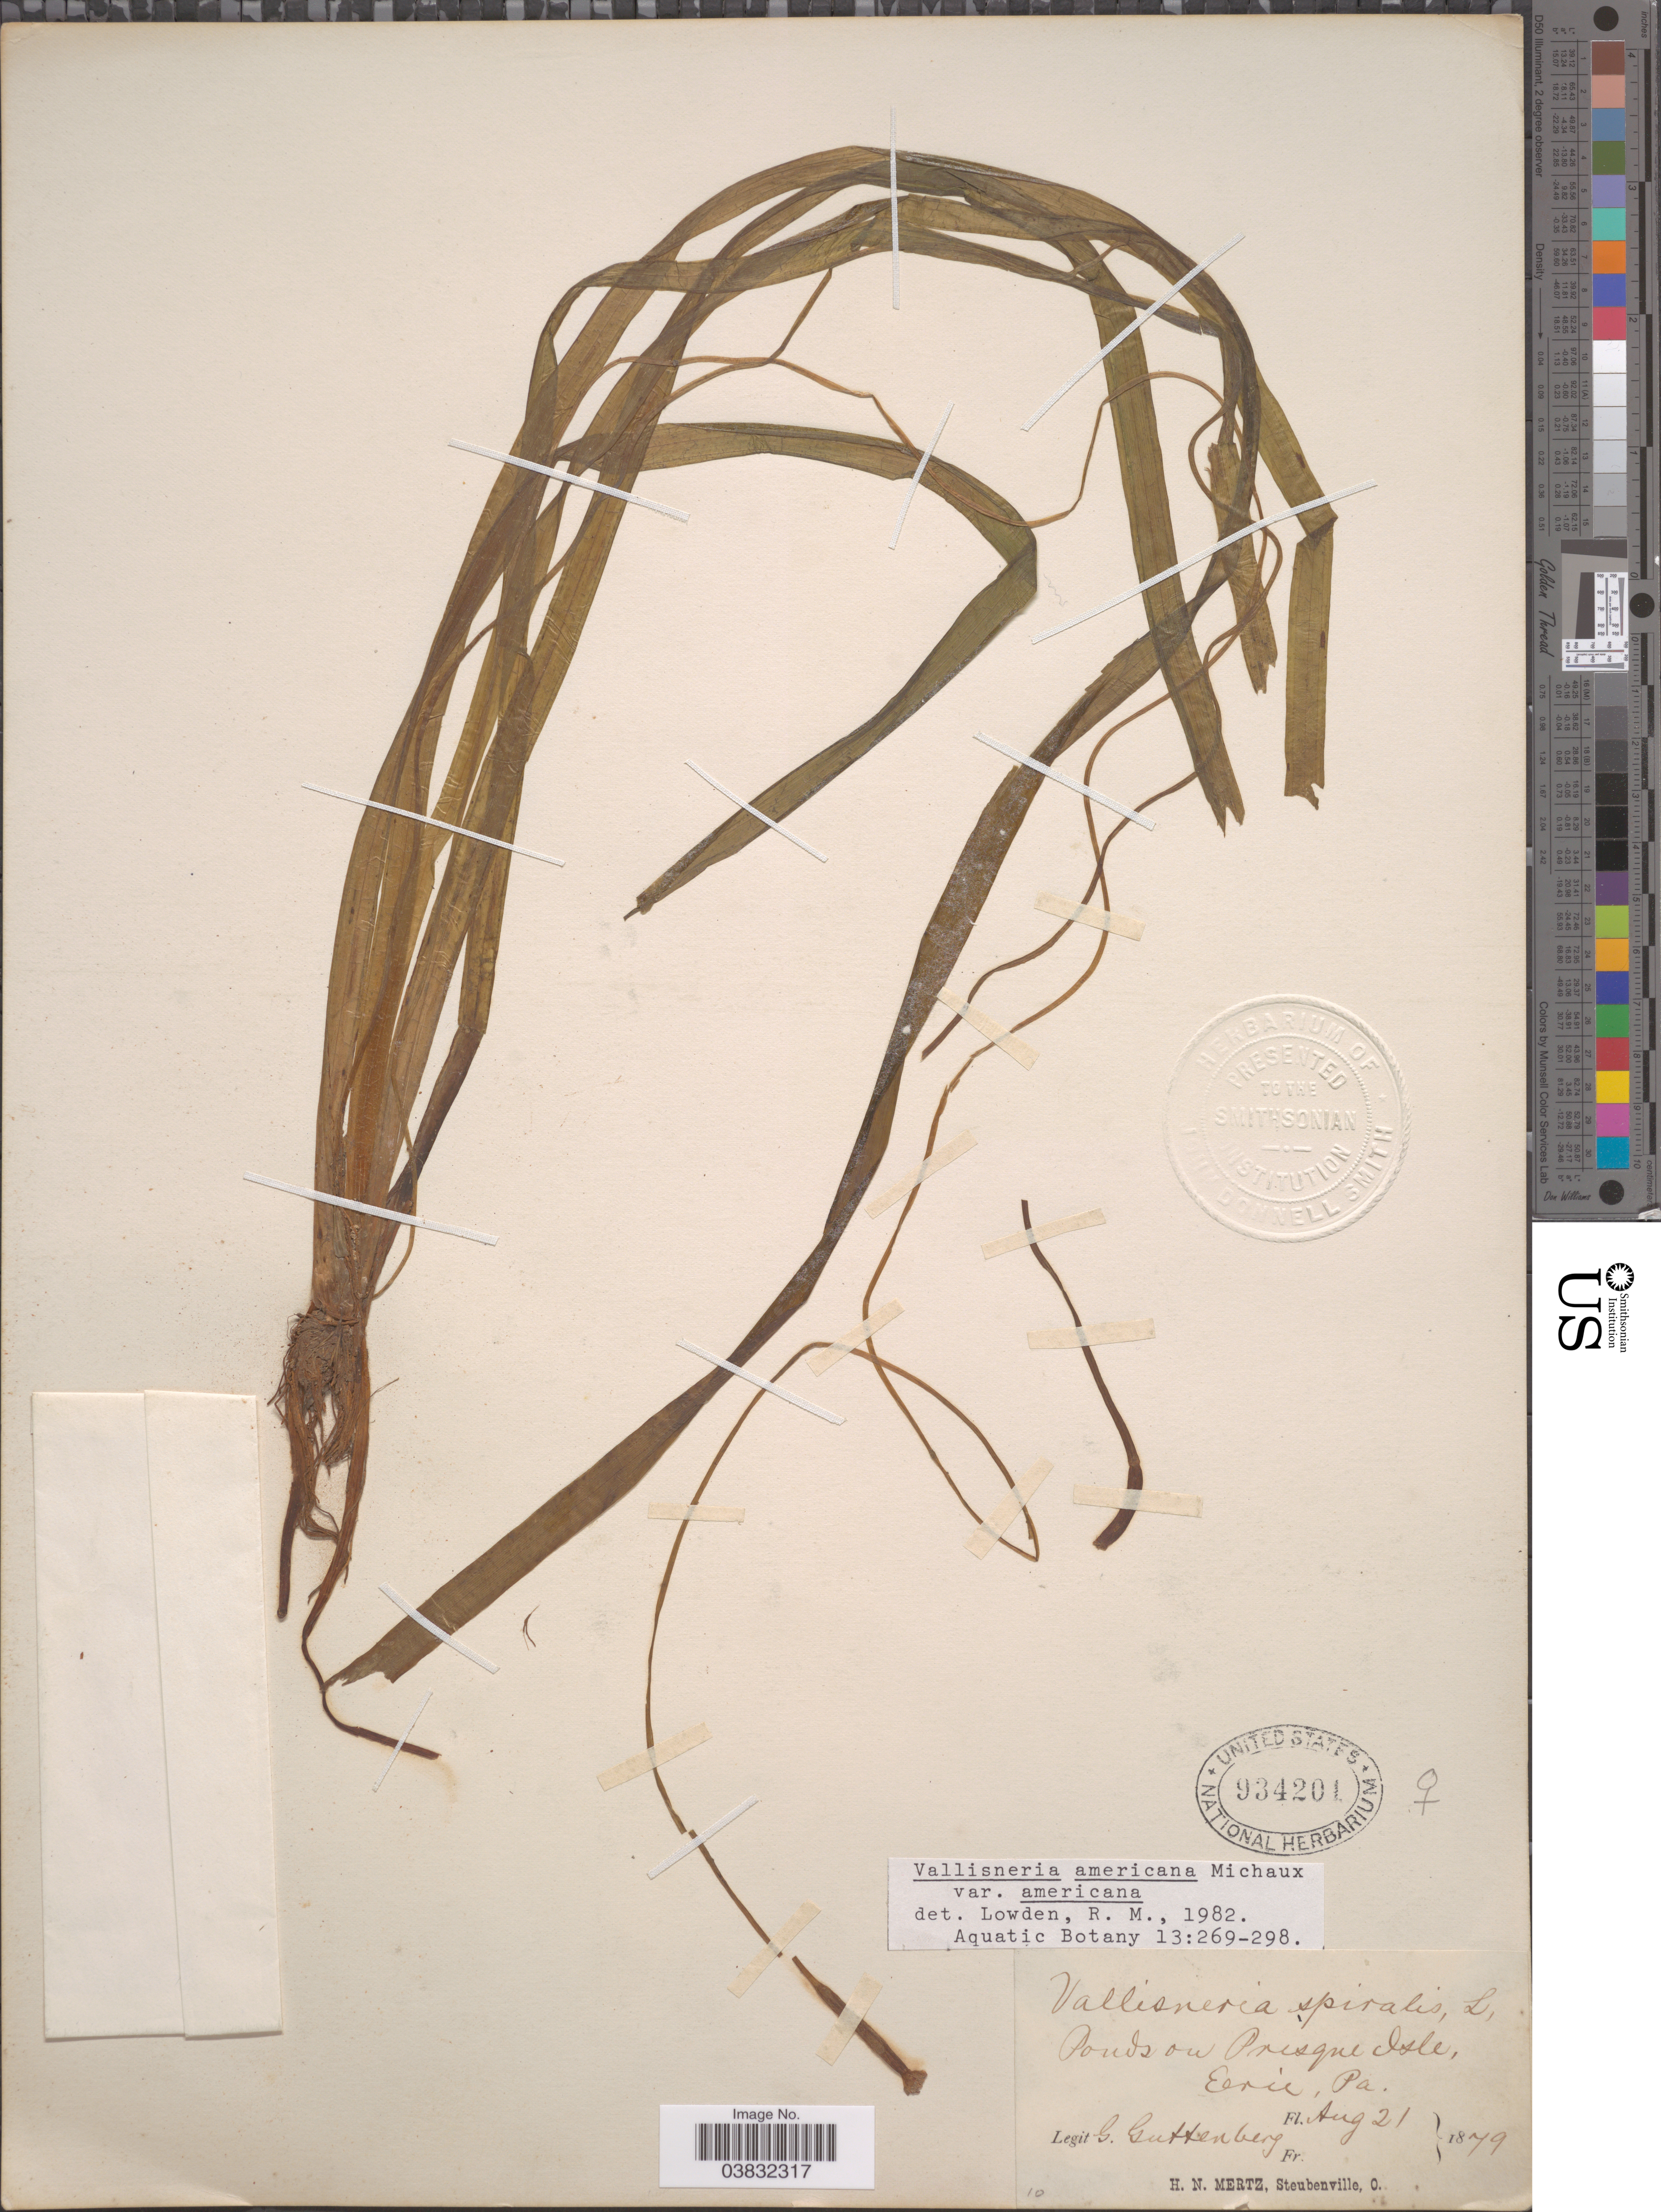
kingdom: Plantae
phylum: Tracheophyta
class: Liliopsida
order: Alismatales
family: Hydrocharitaceae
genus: Vallisneria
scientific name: Vallisneria americana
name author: Michx.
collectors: G. Guttenberg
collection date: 1879-08-21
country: United States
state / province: Pennsylvania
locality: Ponds on Presque Isle, Erie.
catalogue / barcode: US 934201